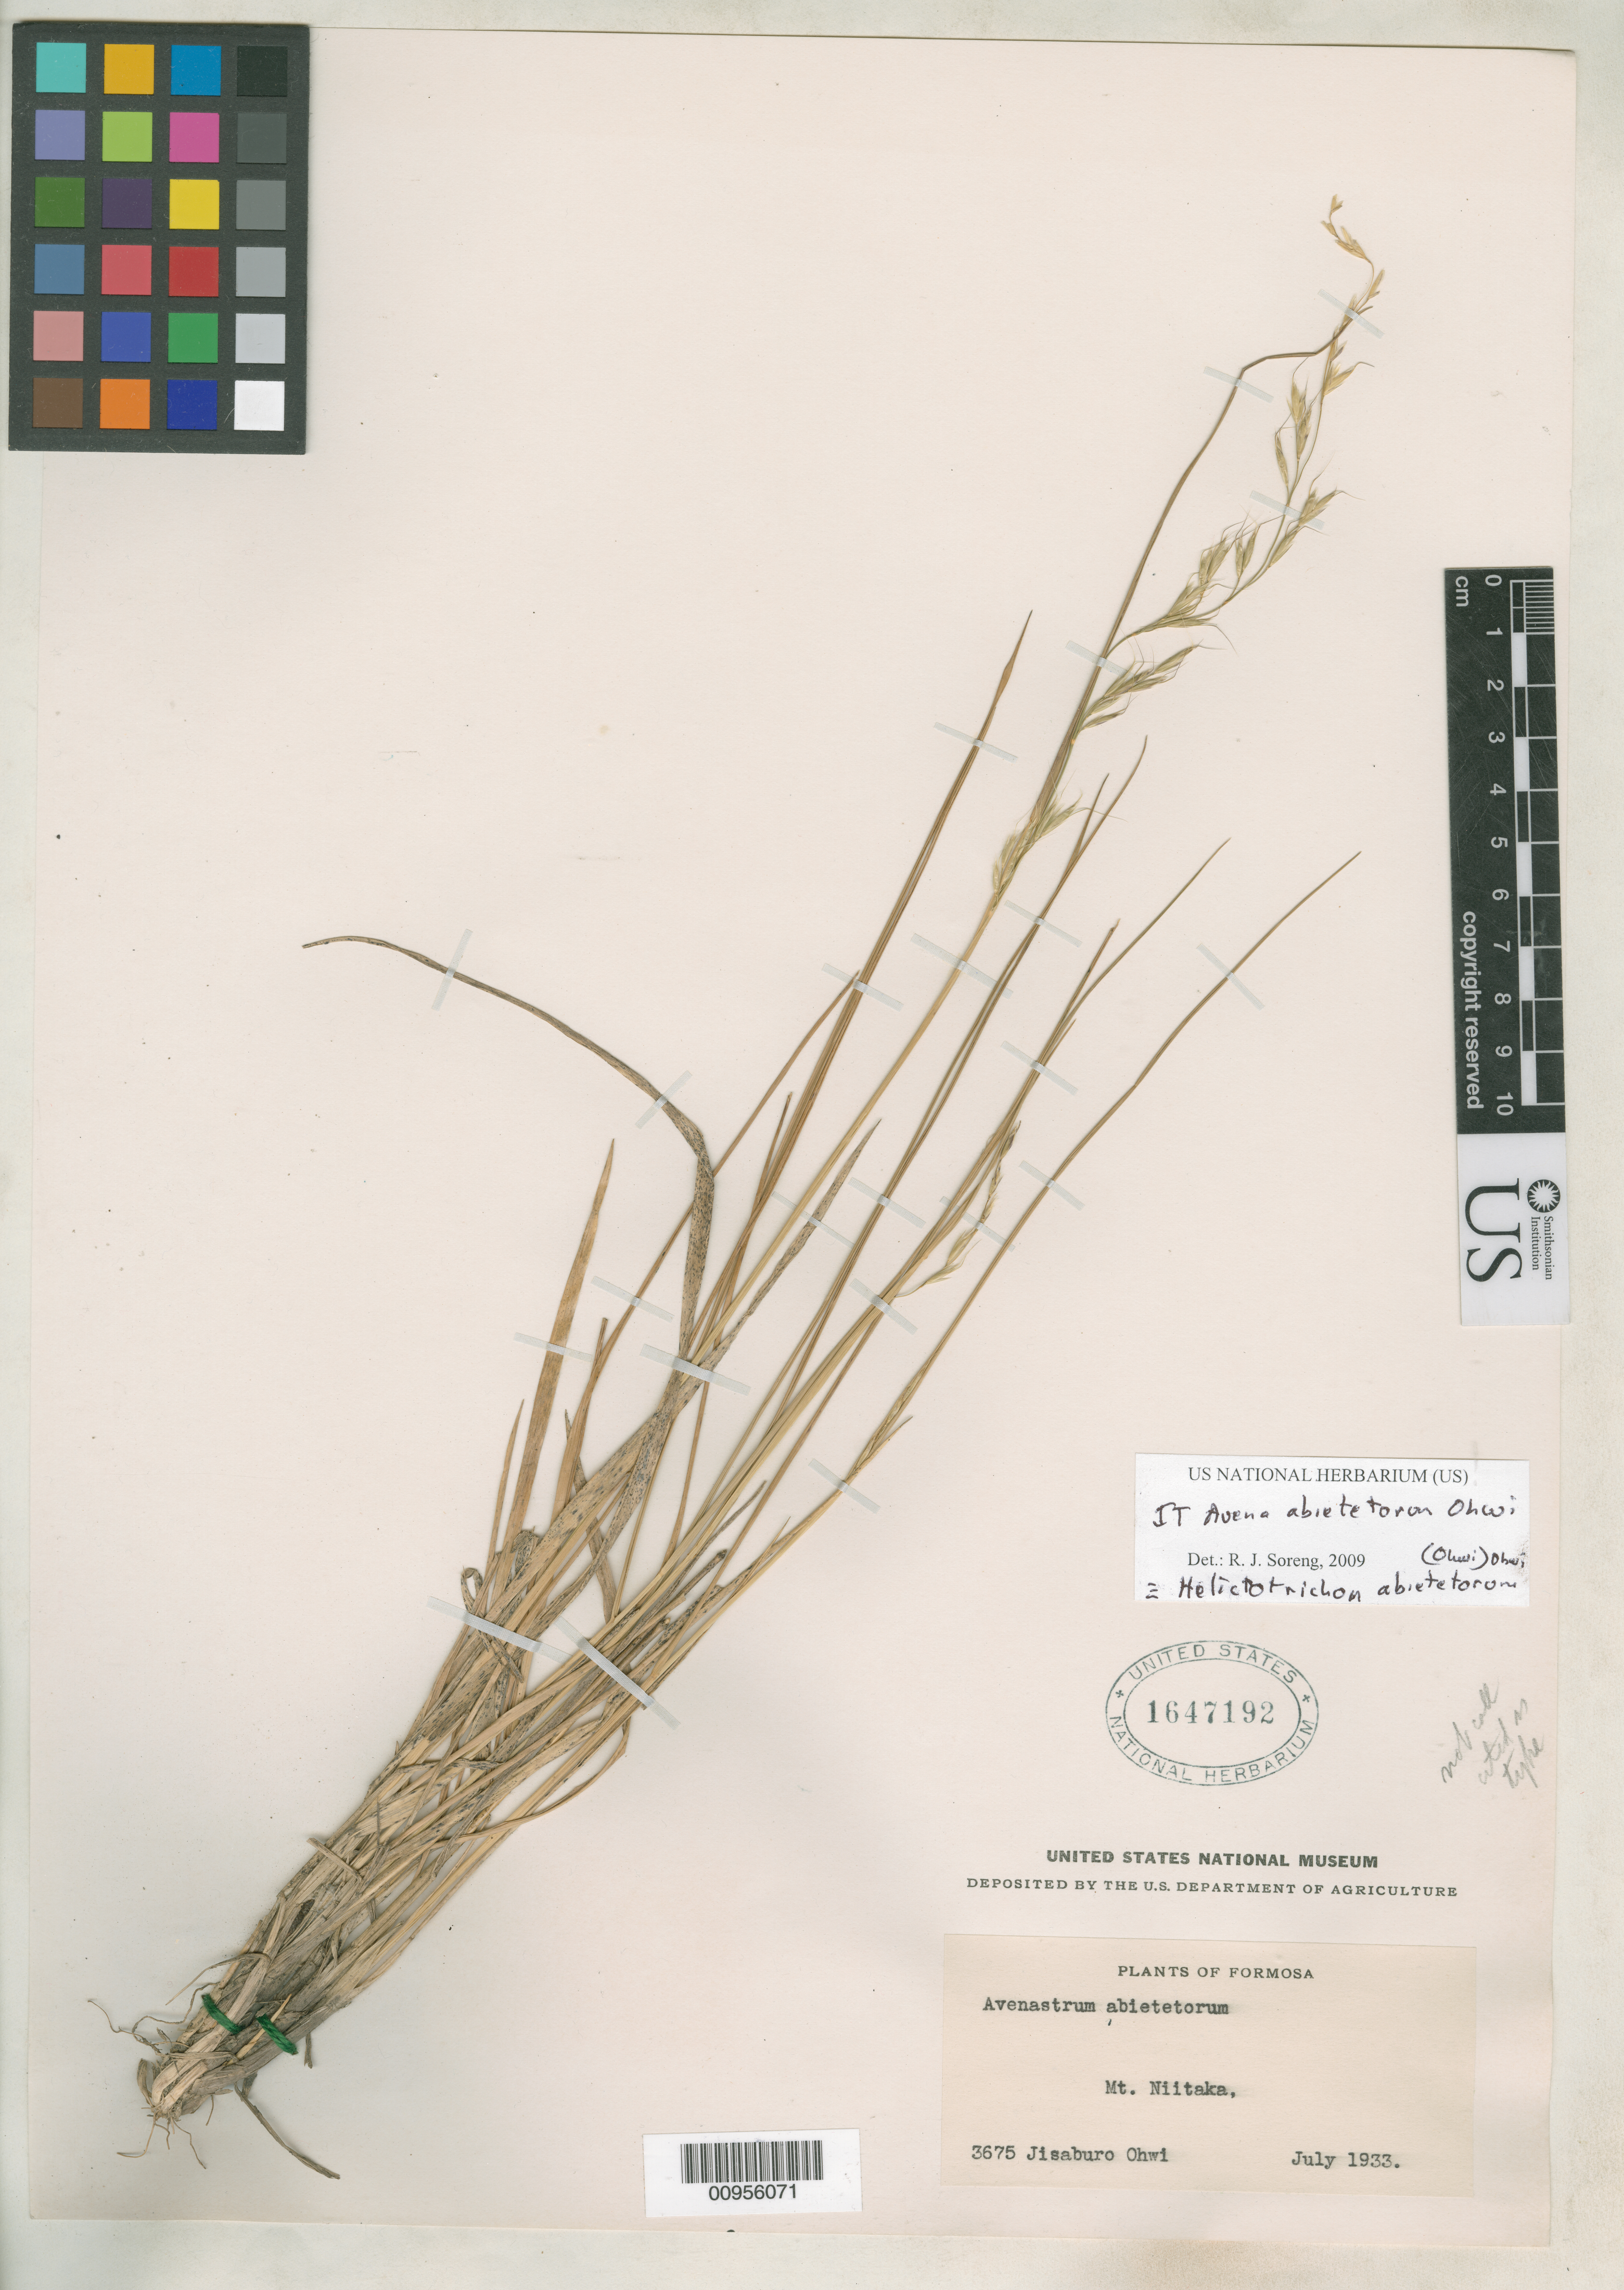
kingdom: Plantae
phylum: Tracheophyta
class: Liliopsida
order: Poales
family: Poaceae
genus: Avena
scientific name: Avena abietetorum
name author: Ohwi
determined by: Soreng, Robert J., Research Associate (BOT), Smithsonian Institution - National Museum of Natural History (UNITED STATES)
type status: Isotype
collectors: J. Ohwi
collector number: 3675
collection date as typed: Jul 1933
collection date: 1933-07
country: Taiwan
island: Taiwan [Formosa]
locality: Formosa, Mt. Niitaka.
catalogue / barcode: US 1647192